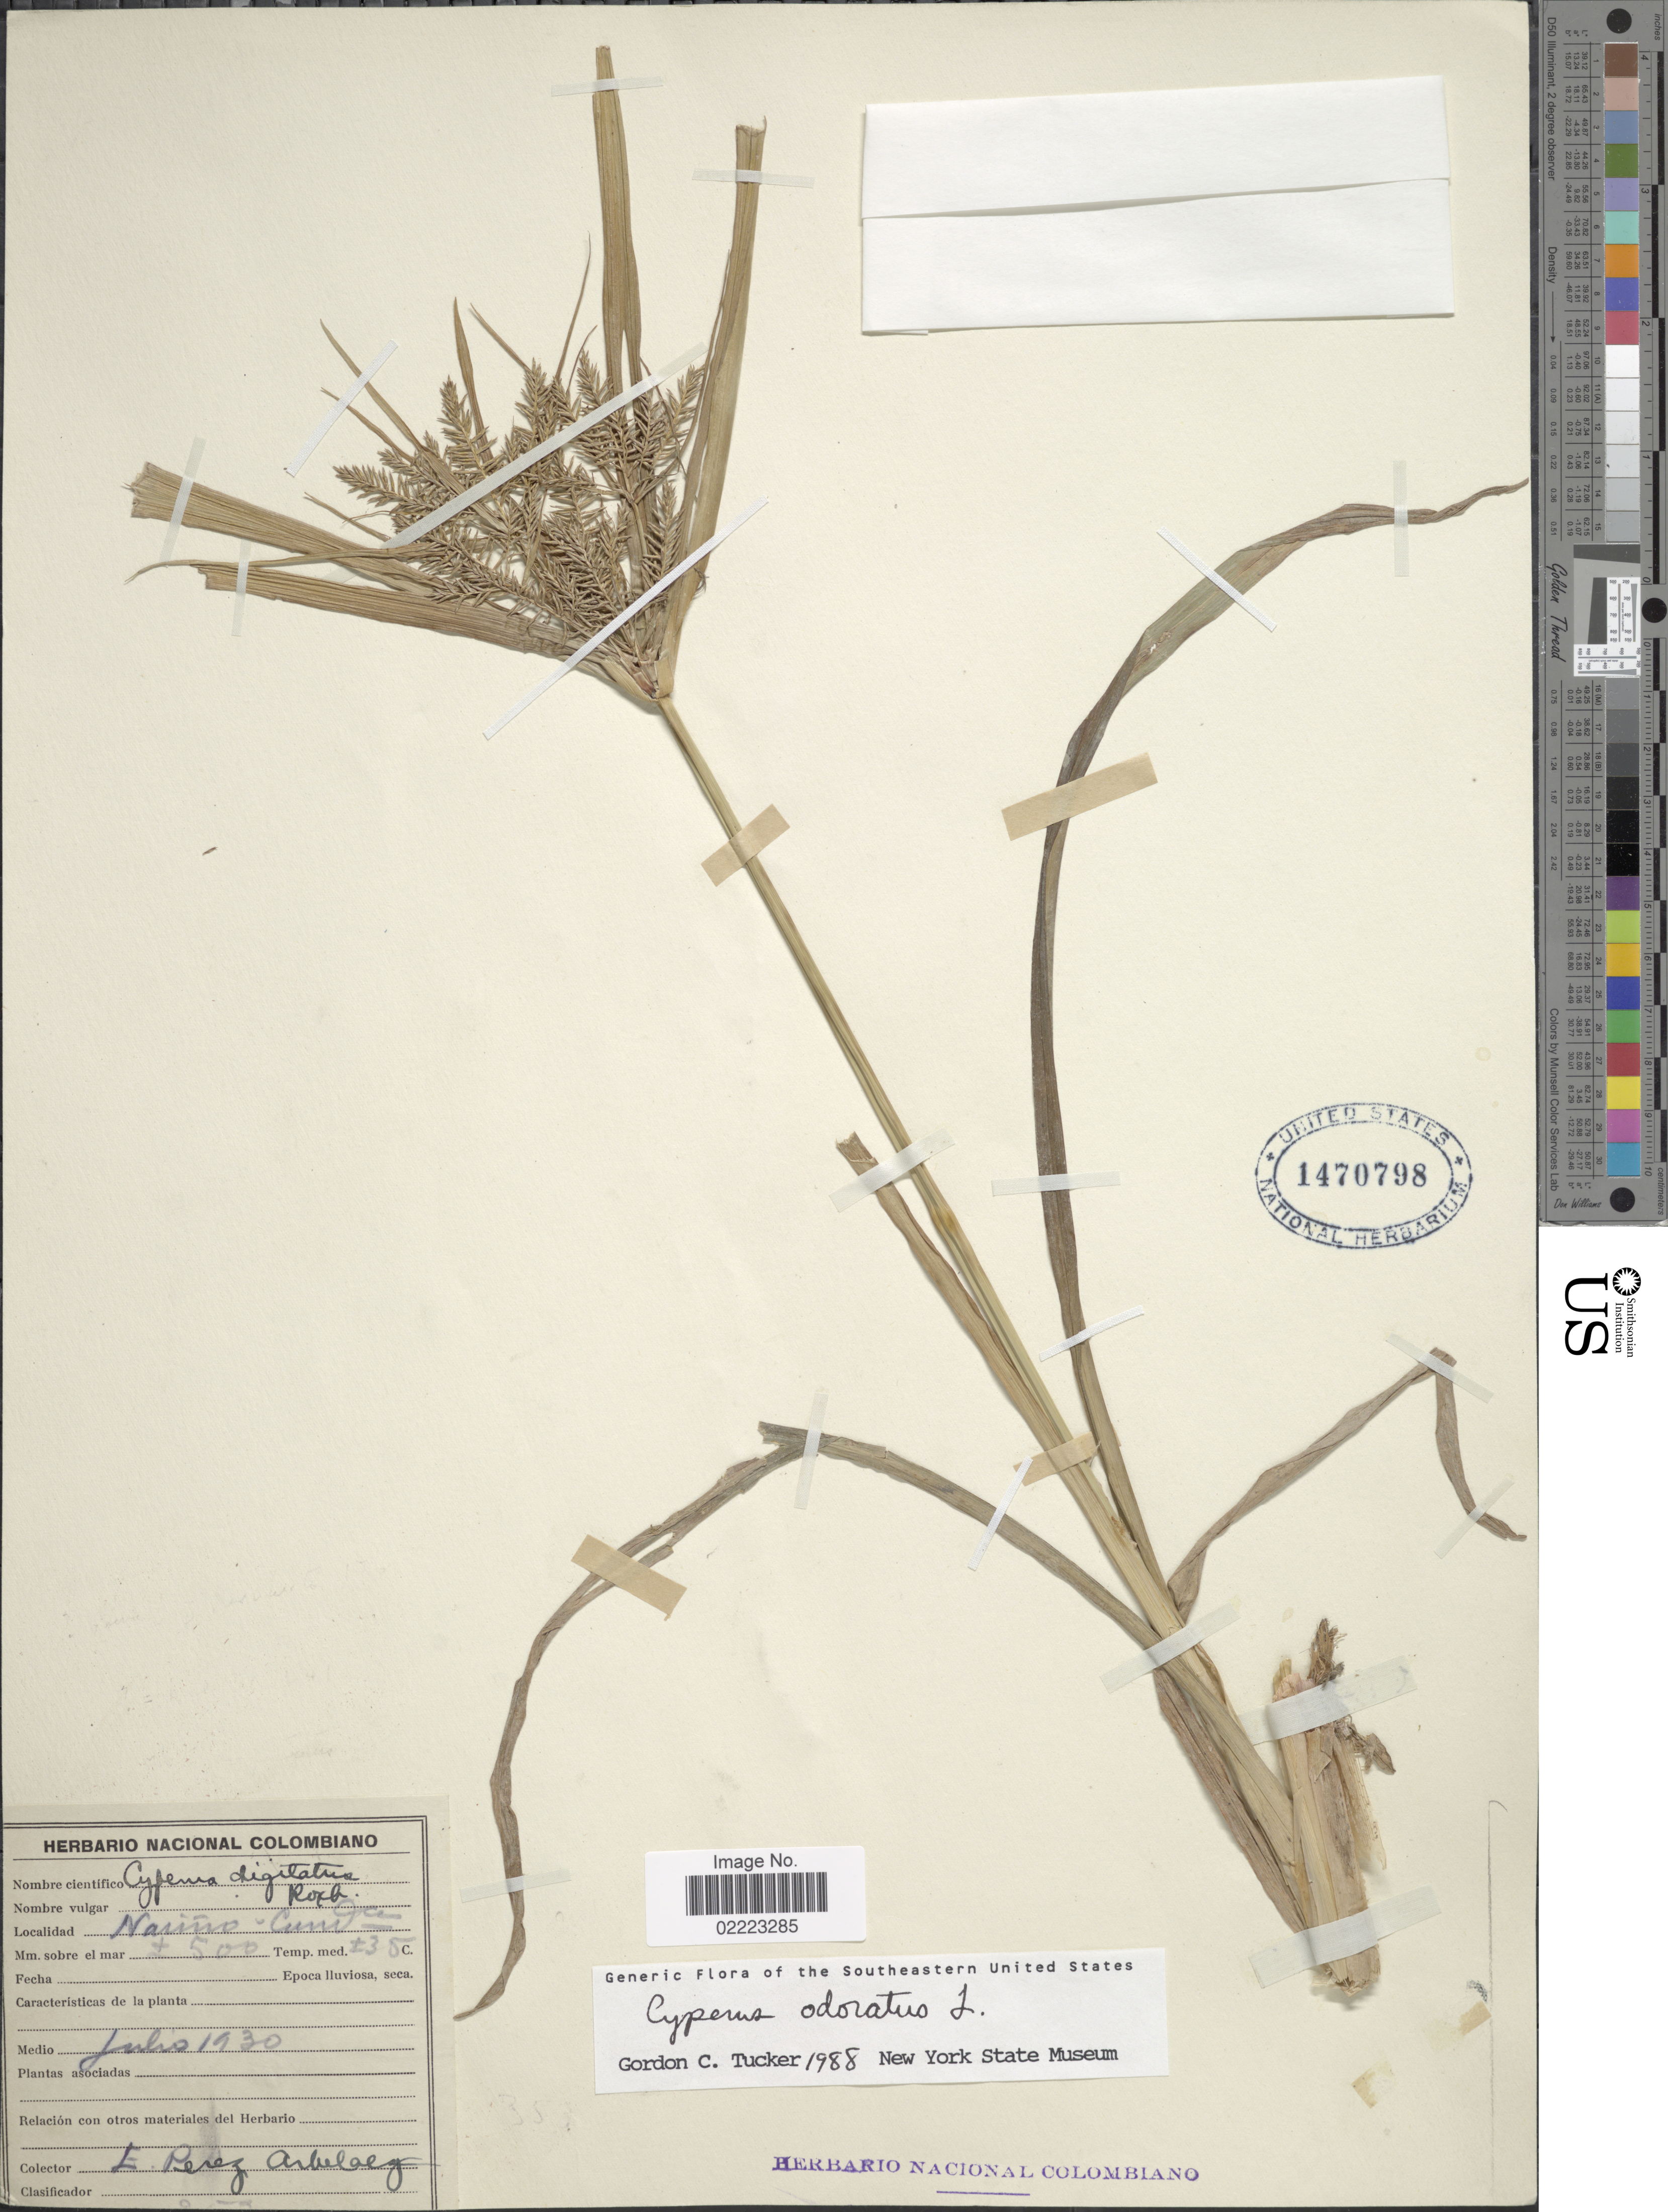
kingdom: Plantae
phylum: Tracheophyta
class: Liliopsida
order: Poales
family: Cyperaceae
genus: Cyperus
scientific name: Cyperus odoratus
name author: L.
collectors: E. Pérez Arbeláez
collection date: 1930-07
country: Colombia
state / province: Cundinamarca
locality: Narino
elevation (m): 500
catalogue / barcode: US 1470798